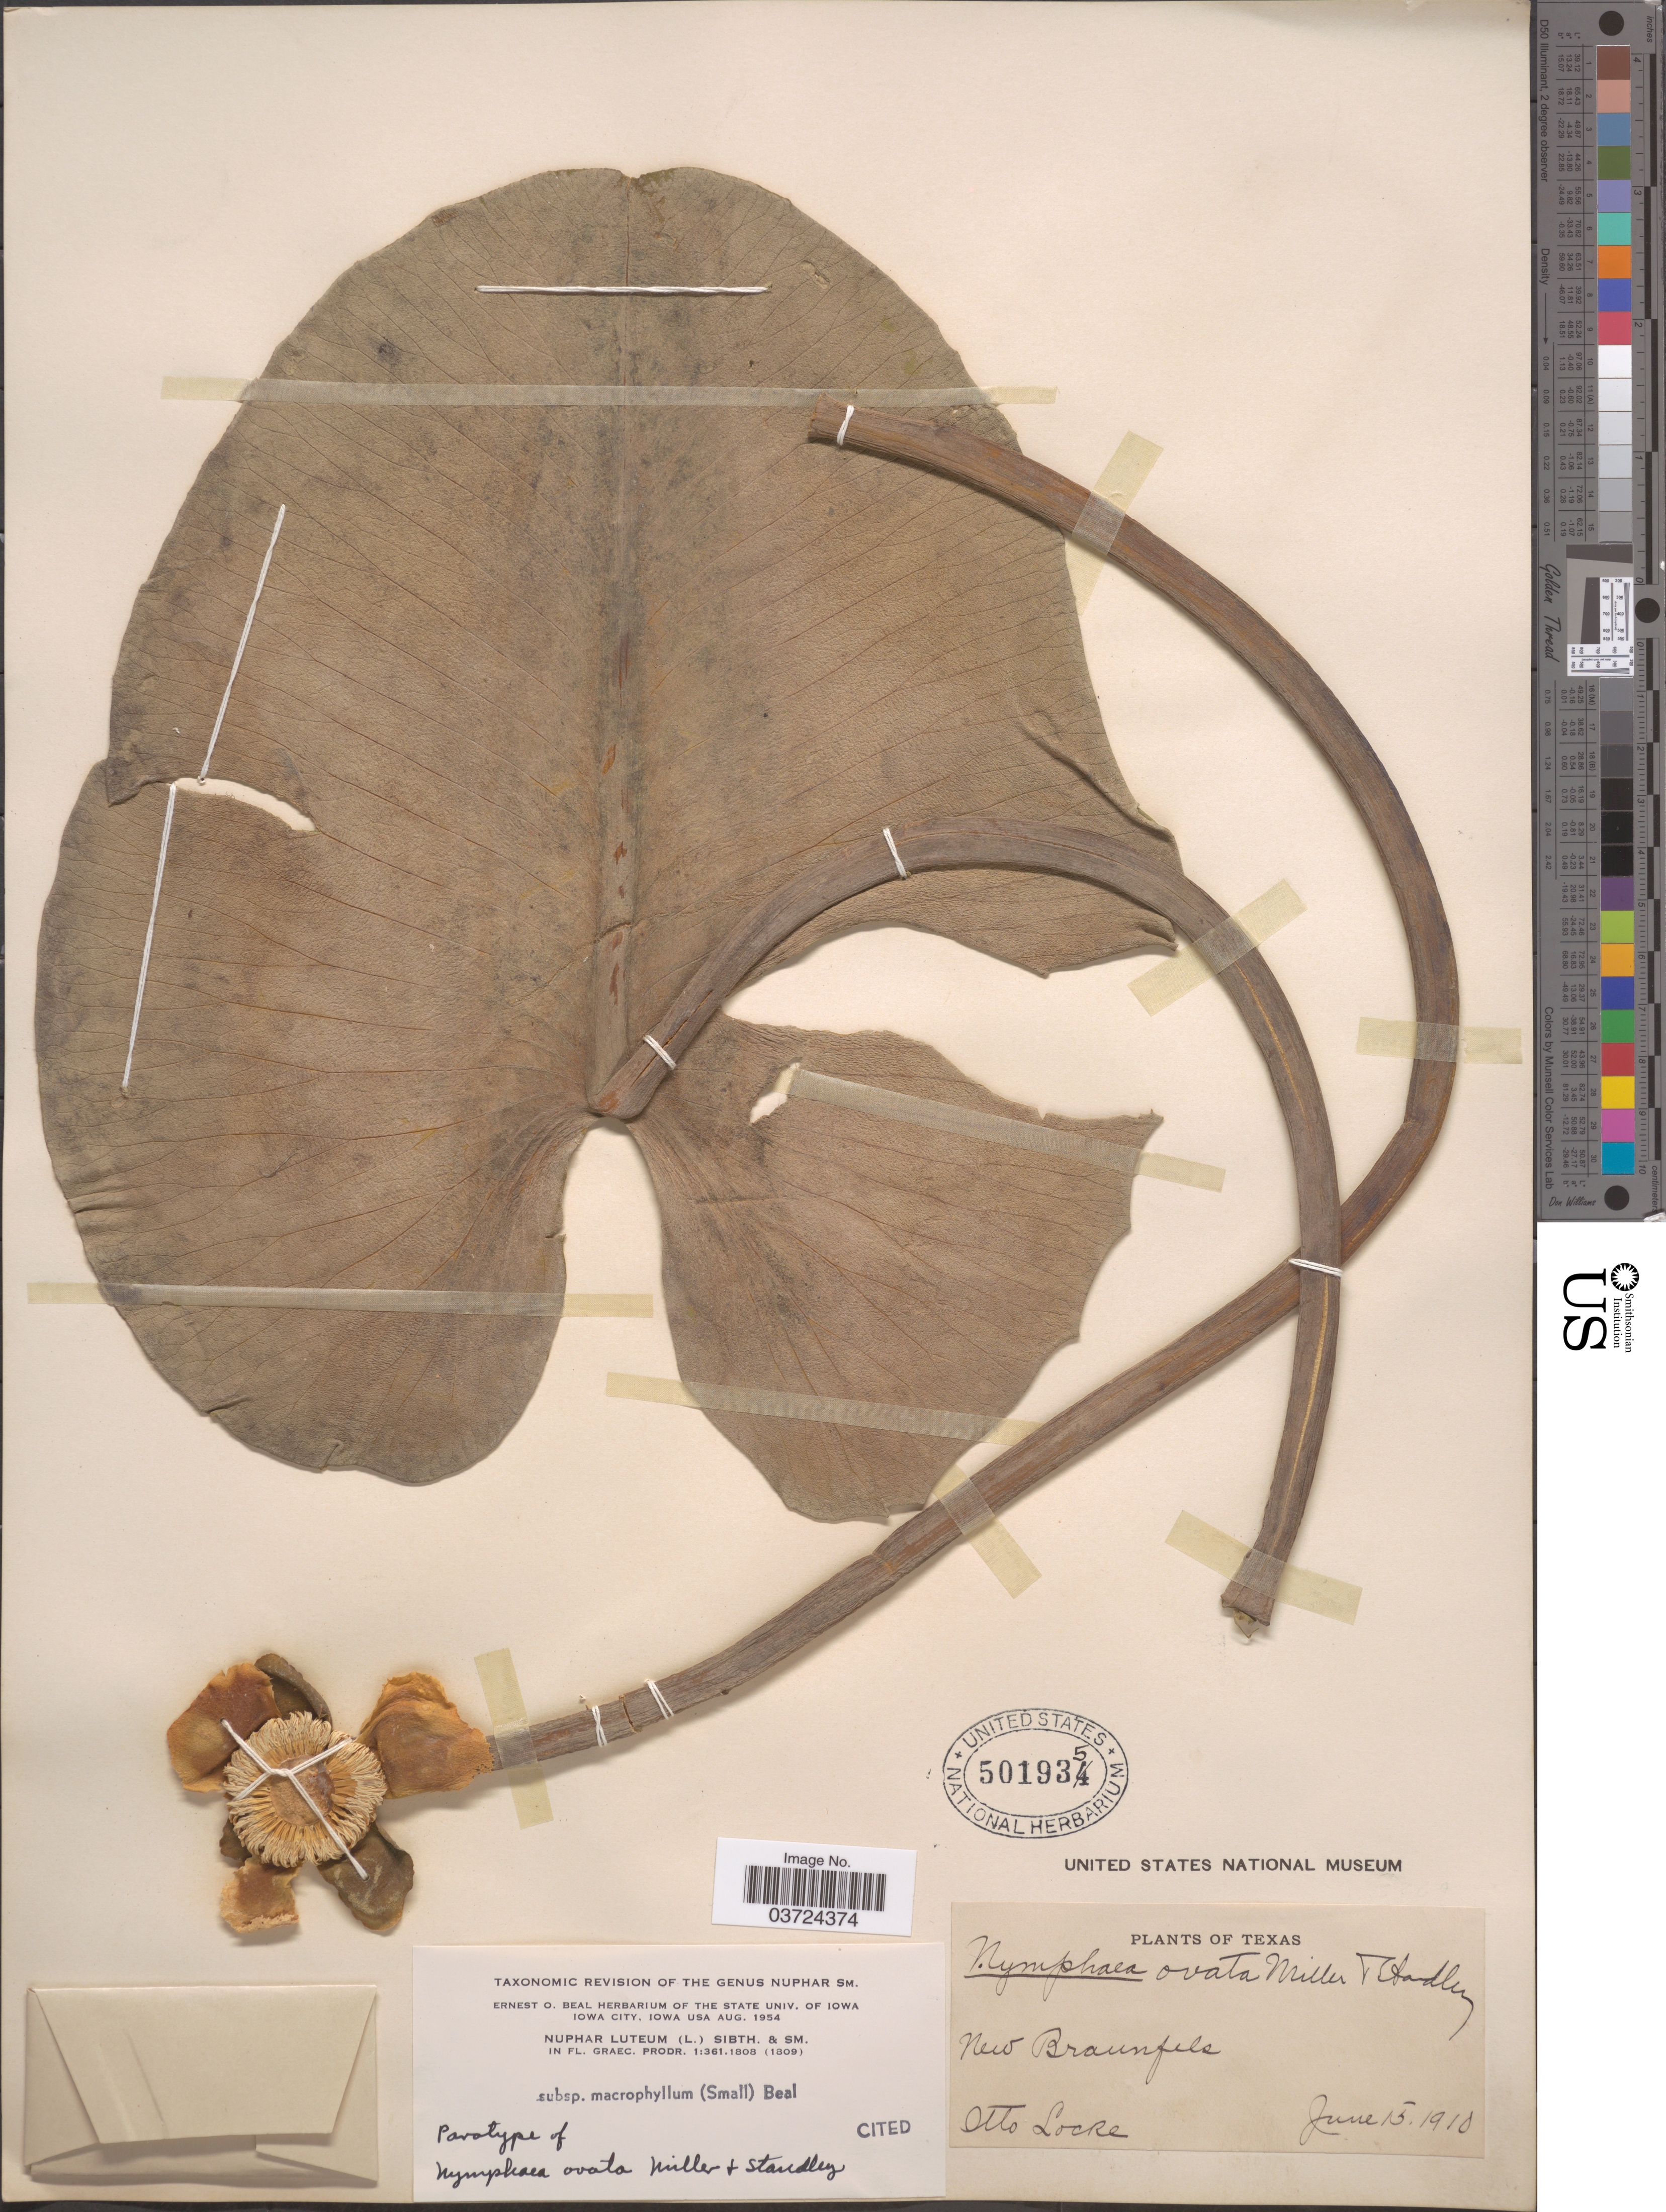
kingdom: Plantae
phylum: Tracheophyta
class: Magnoliopsida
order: Nymphaeales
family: Nymphaeaceae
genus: Nuphar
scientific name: Nuphar advena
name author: (Aiton) W.T. Aiton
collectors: O. Locke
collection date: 1910-06-15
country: United States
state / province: Texas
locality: New Braunfels.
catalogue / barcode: US 501935